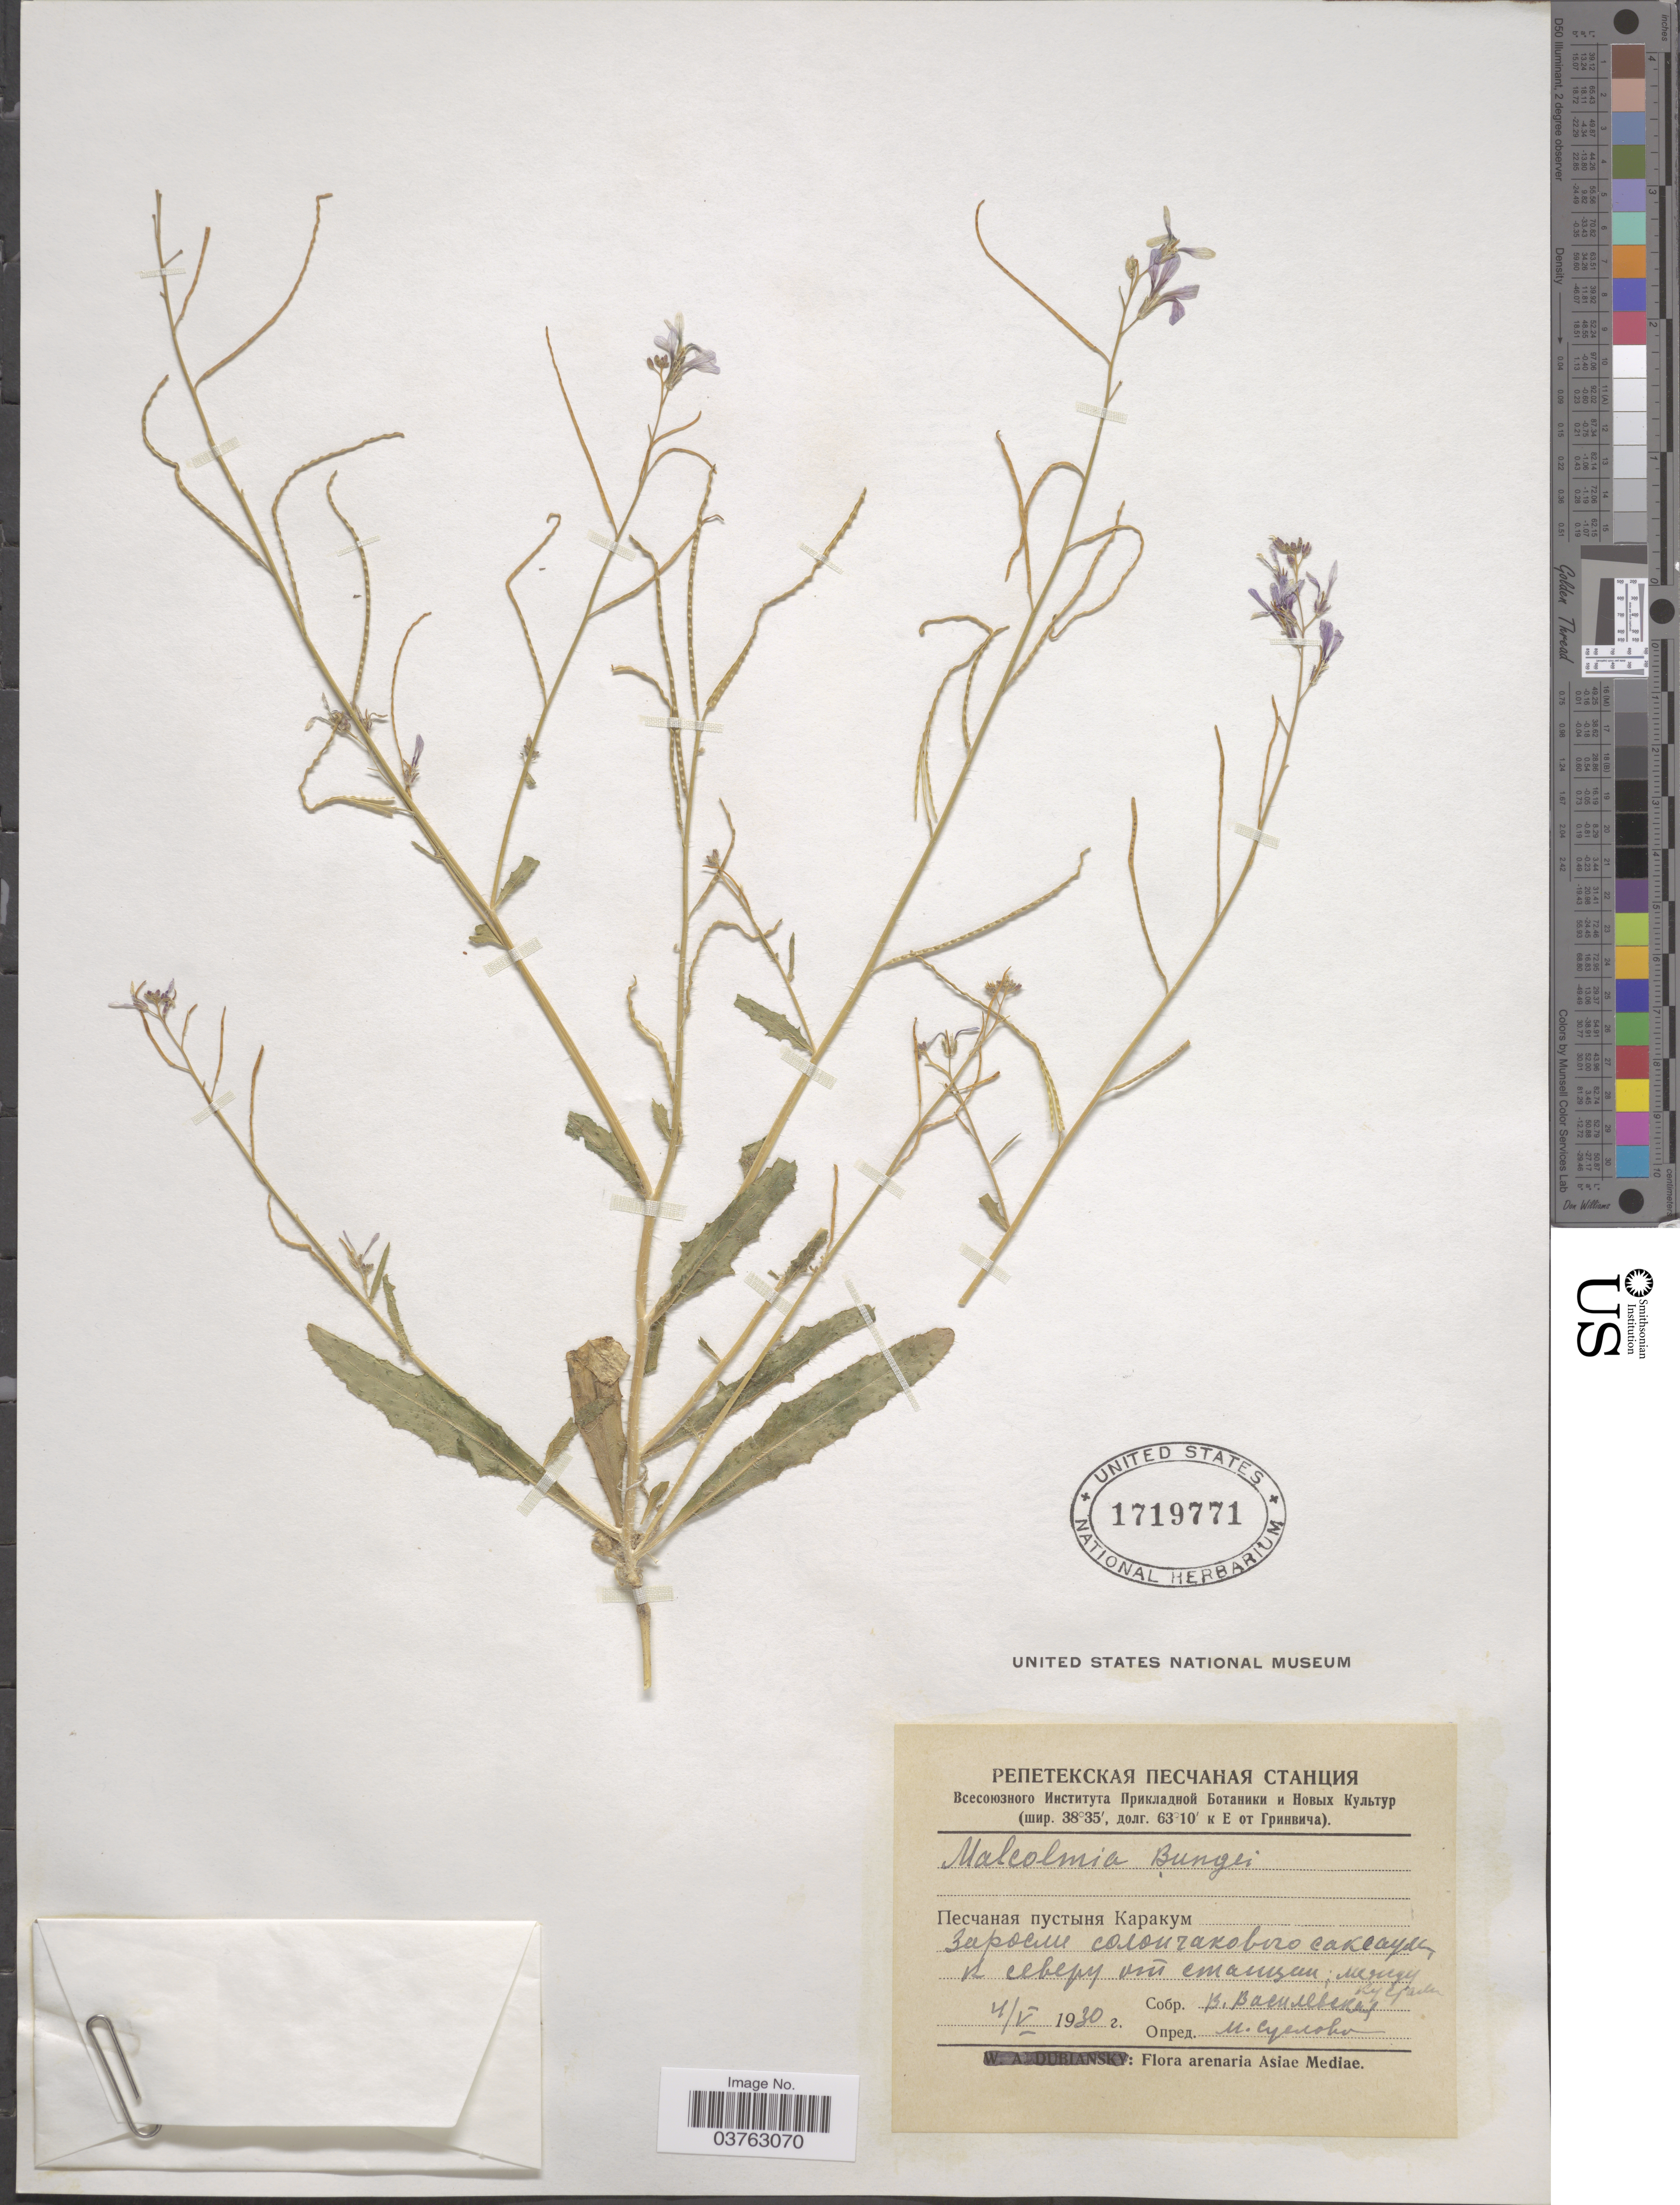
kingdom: Plantae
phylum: Tracheophyta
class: Magnoliopsida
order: Brassicales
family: Brassicaceae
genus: Malcolmia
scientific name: Malcolmia bungei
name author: Boiss.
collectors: -. Vasilevskaya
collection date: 1930-05-04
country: Turkmenistan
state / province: Lebap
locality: Karakum Desert, N of Repetek Station.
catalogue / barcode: US 1719771